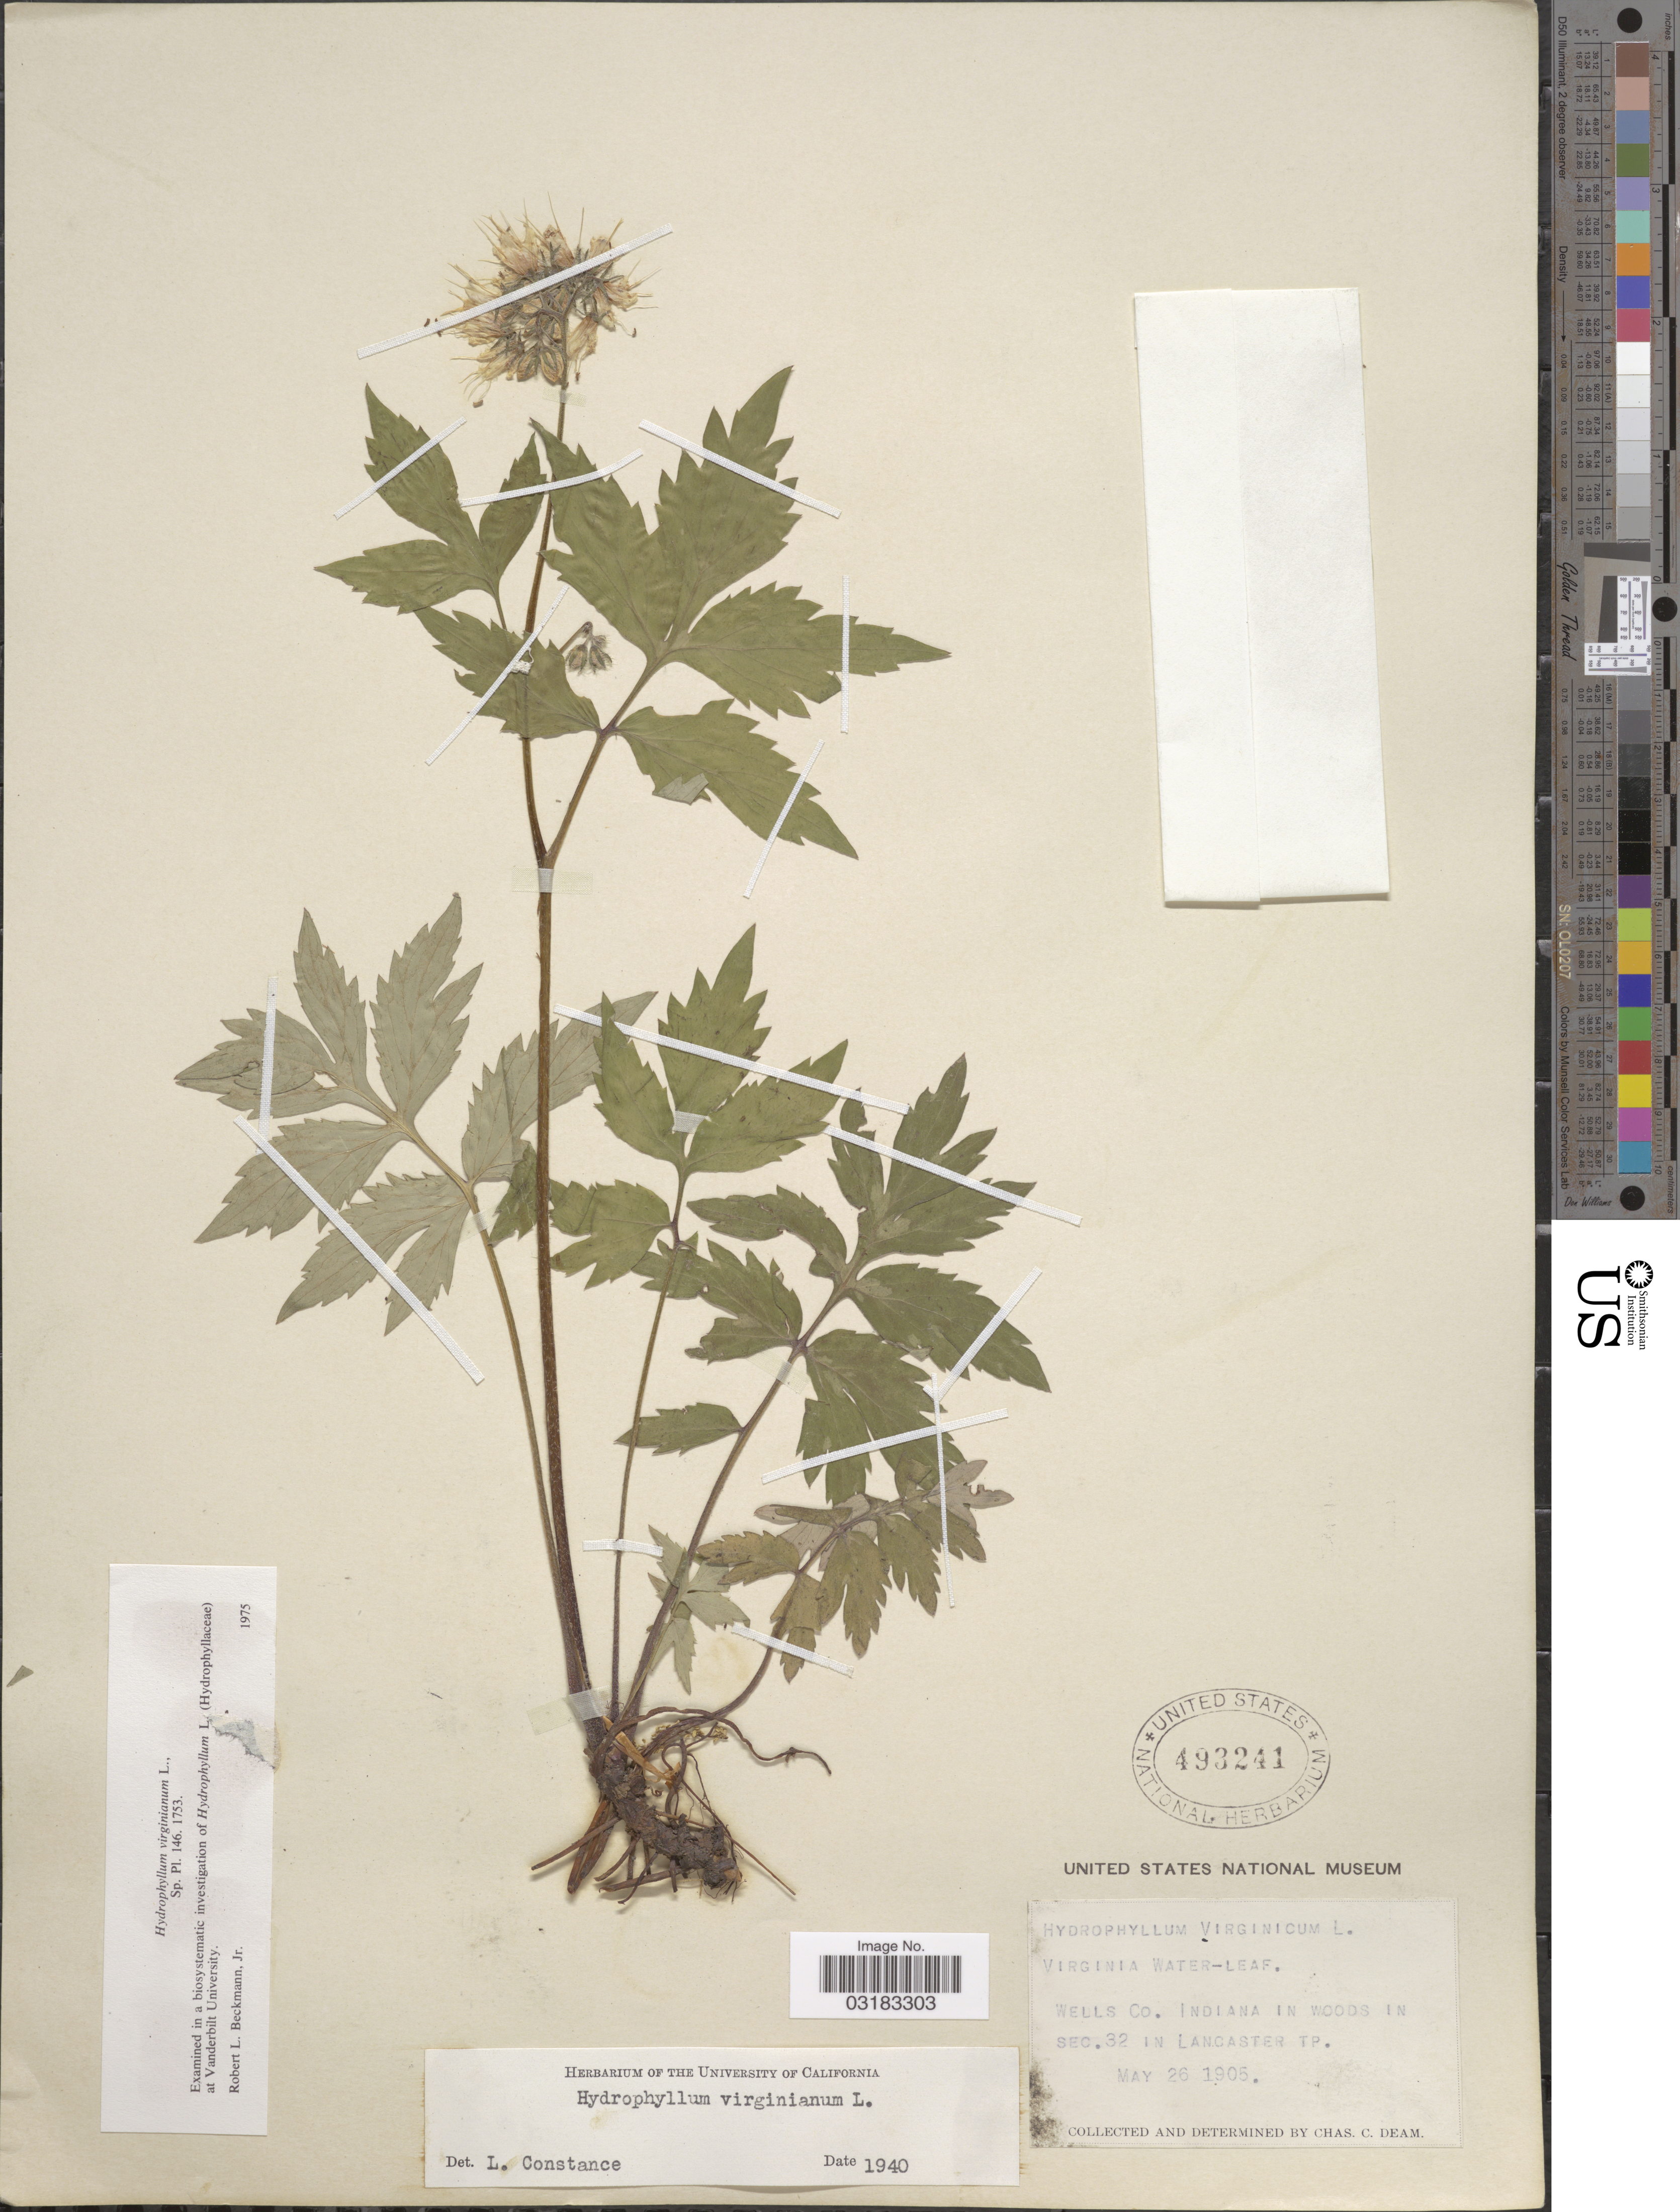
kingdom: Plantae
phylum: Tracheophyta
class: Magnoliopsida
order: Boraginales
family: Hydrophyllaceae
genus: Hydrophyllum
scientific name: Hydrophyllum virginianum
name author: L.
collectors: C. C. Deam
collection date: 1905-05-26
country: United States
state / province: Indiana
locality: Wells Co. in woods in Sec. 32 in Lancaster Tp.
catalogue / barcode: US 493241